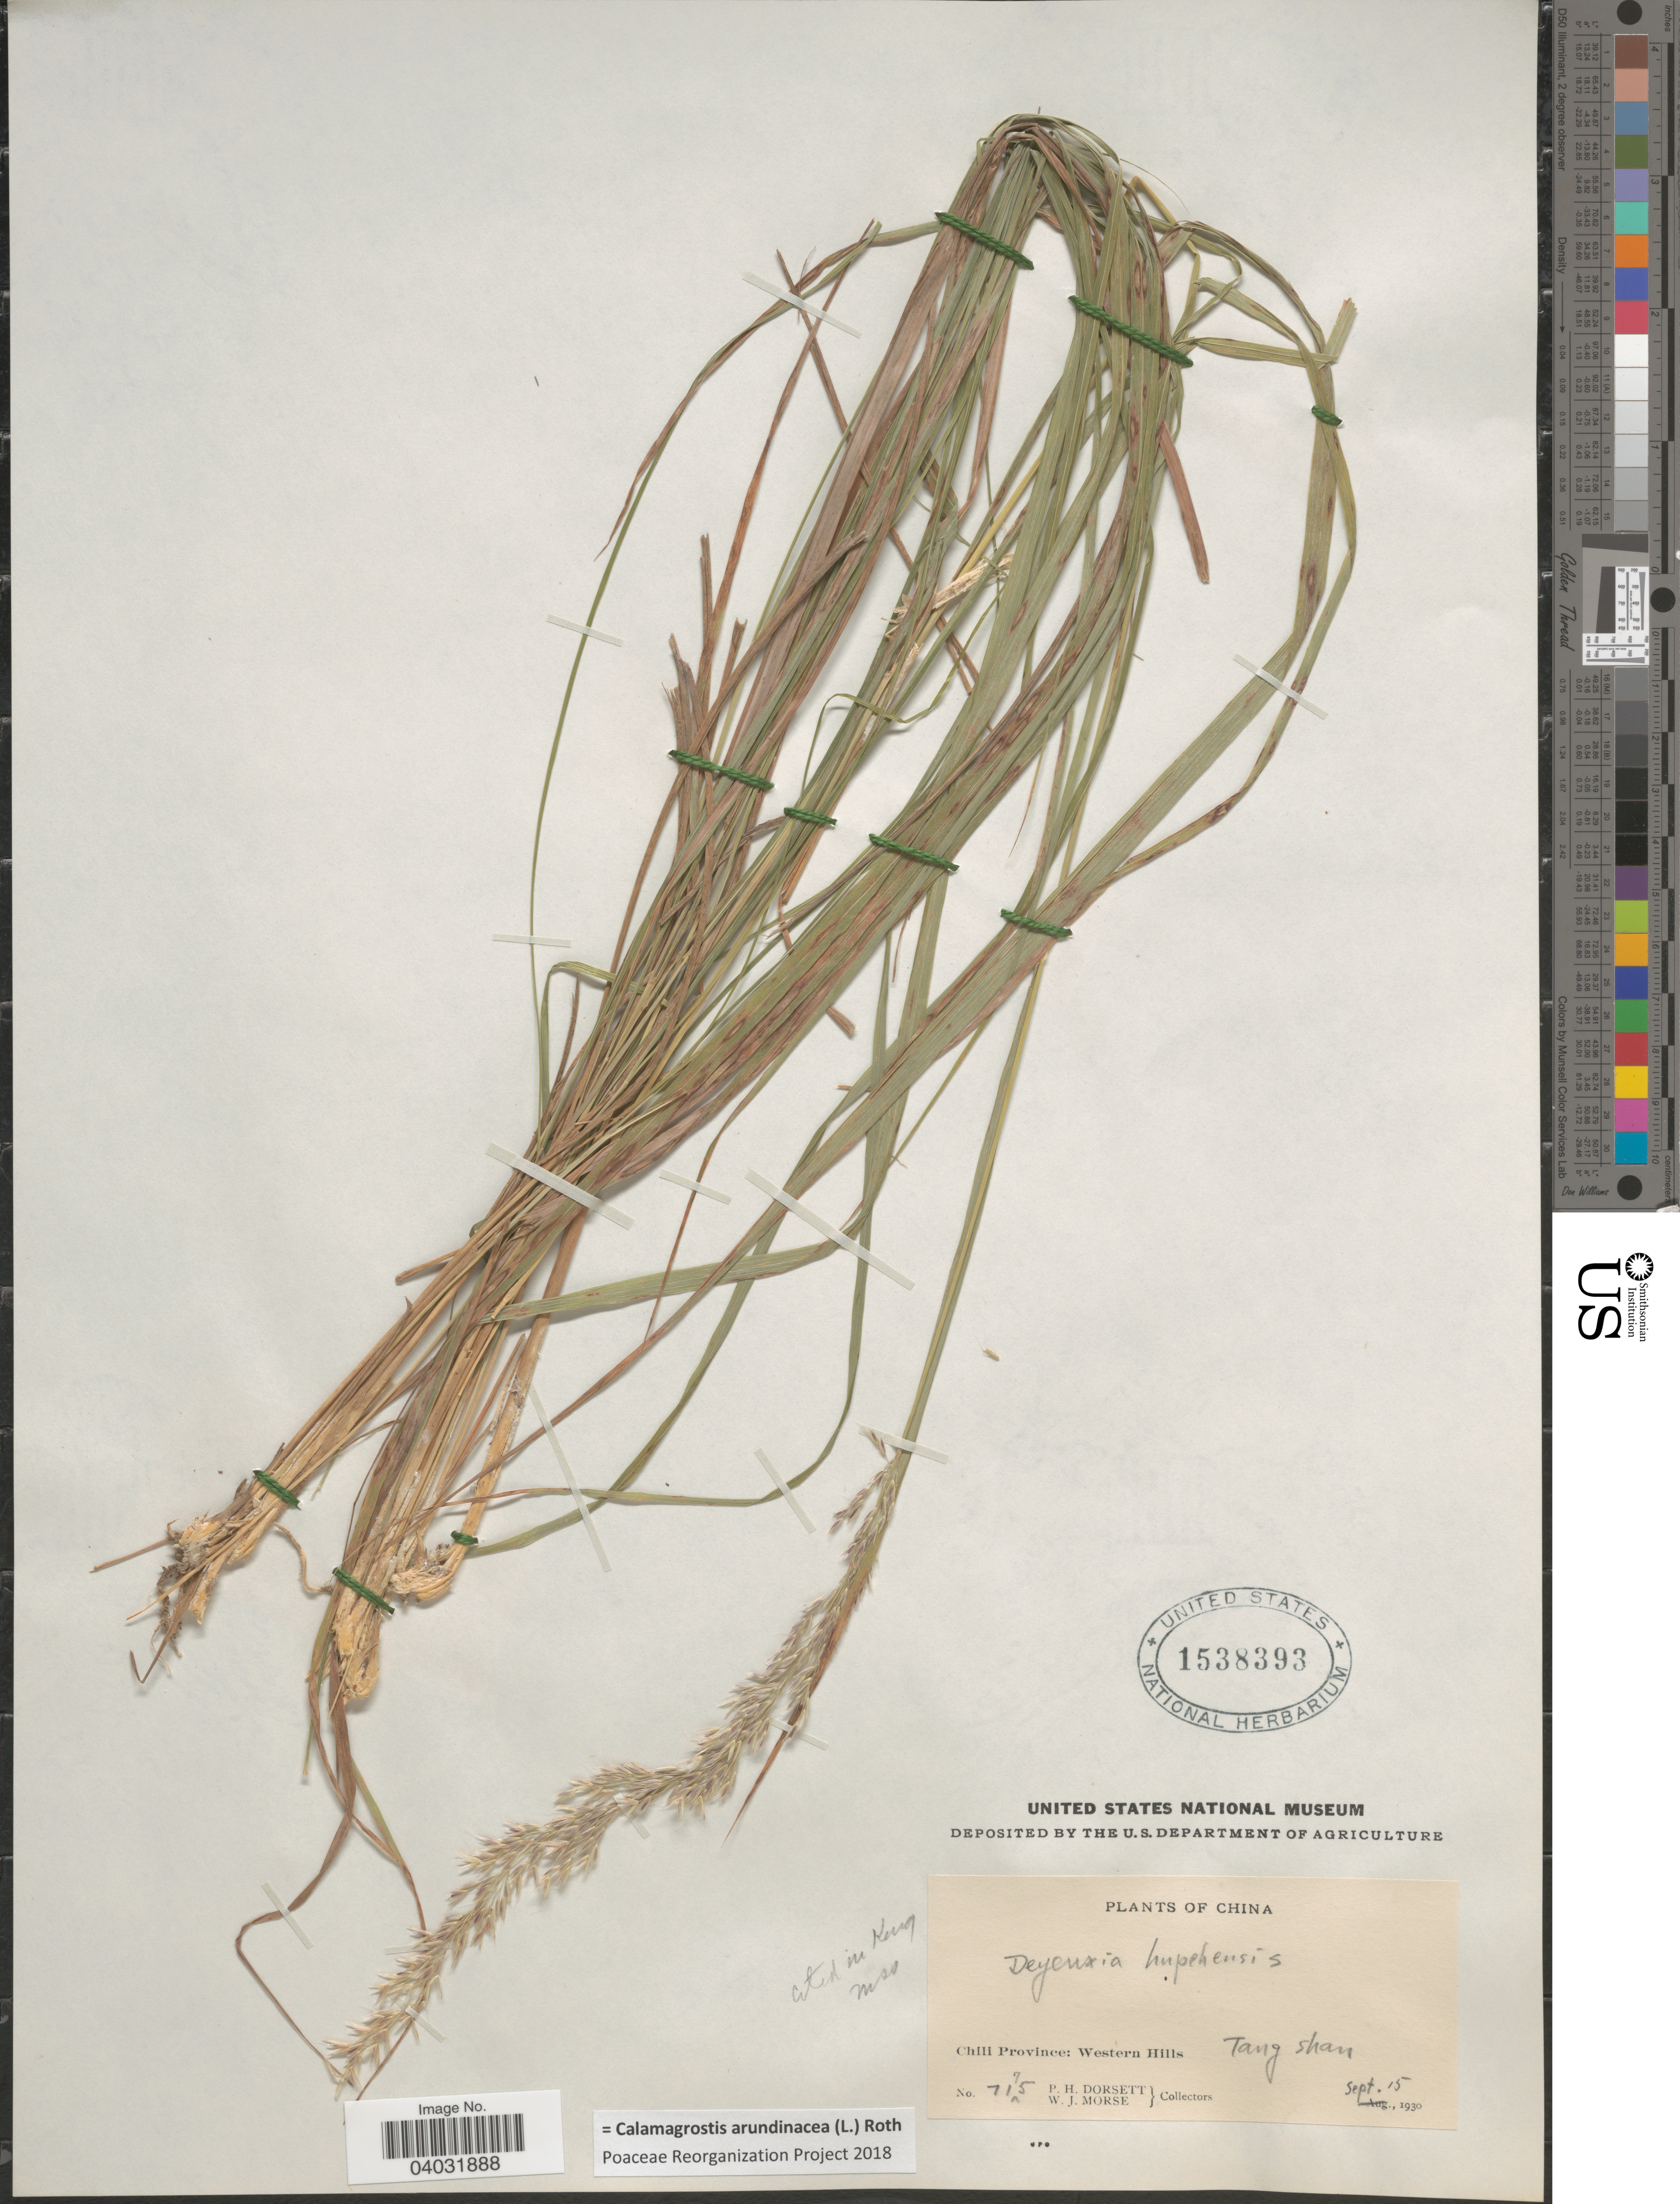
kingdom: Plantae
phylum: Tracheophyta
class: Liliopsida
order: Poales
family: Poaceae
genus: Calamagrostis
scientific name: Calamagrostis arundinacea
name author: (L.) Roth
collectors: P. H. Dorsett & W. J. Morse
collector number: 7195*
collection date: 1930-09-15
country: China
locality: Chili Province: Western Hills. Tang Shan.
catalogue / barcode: US 1538393